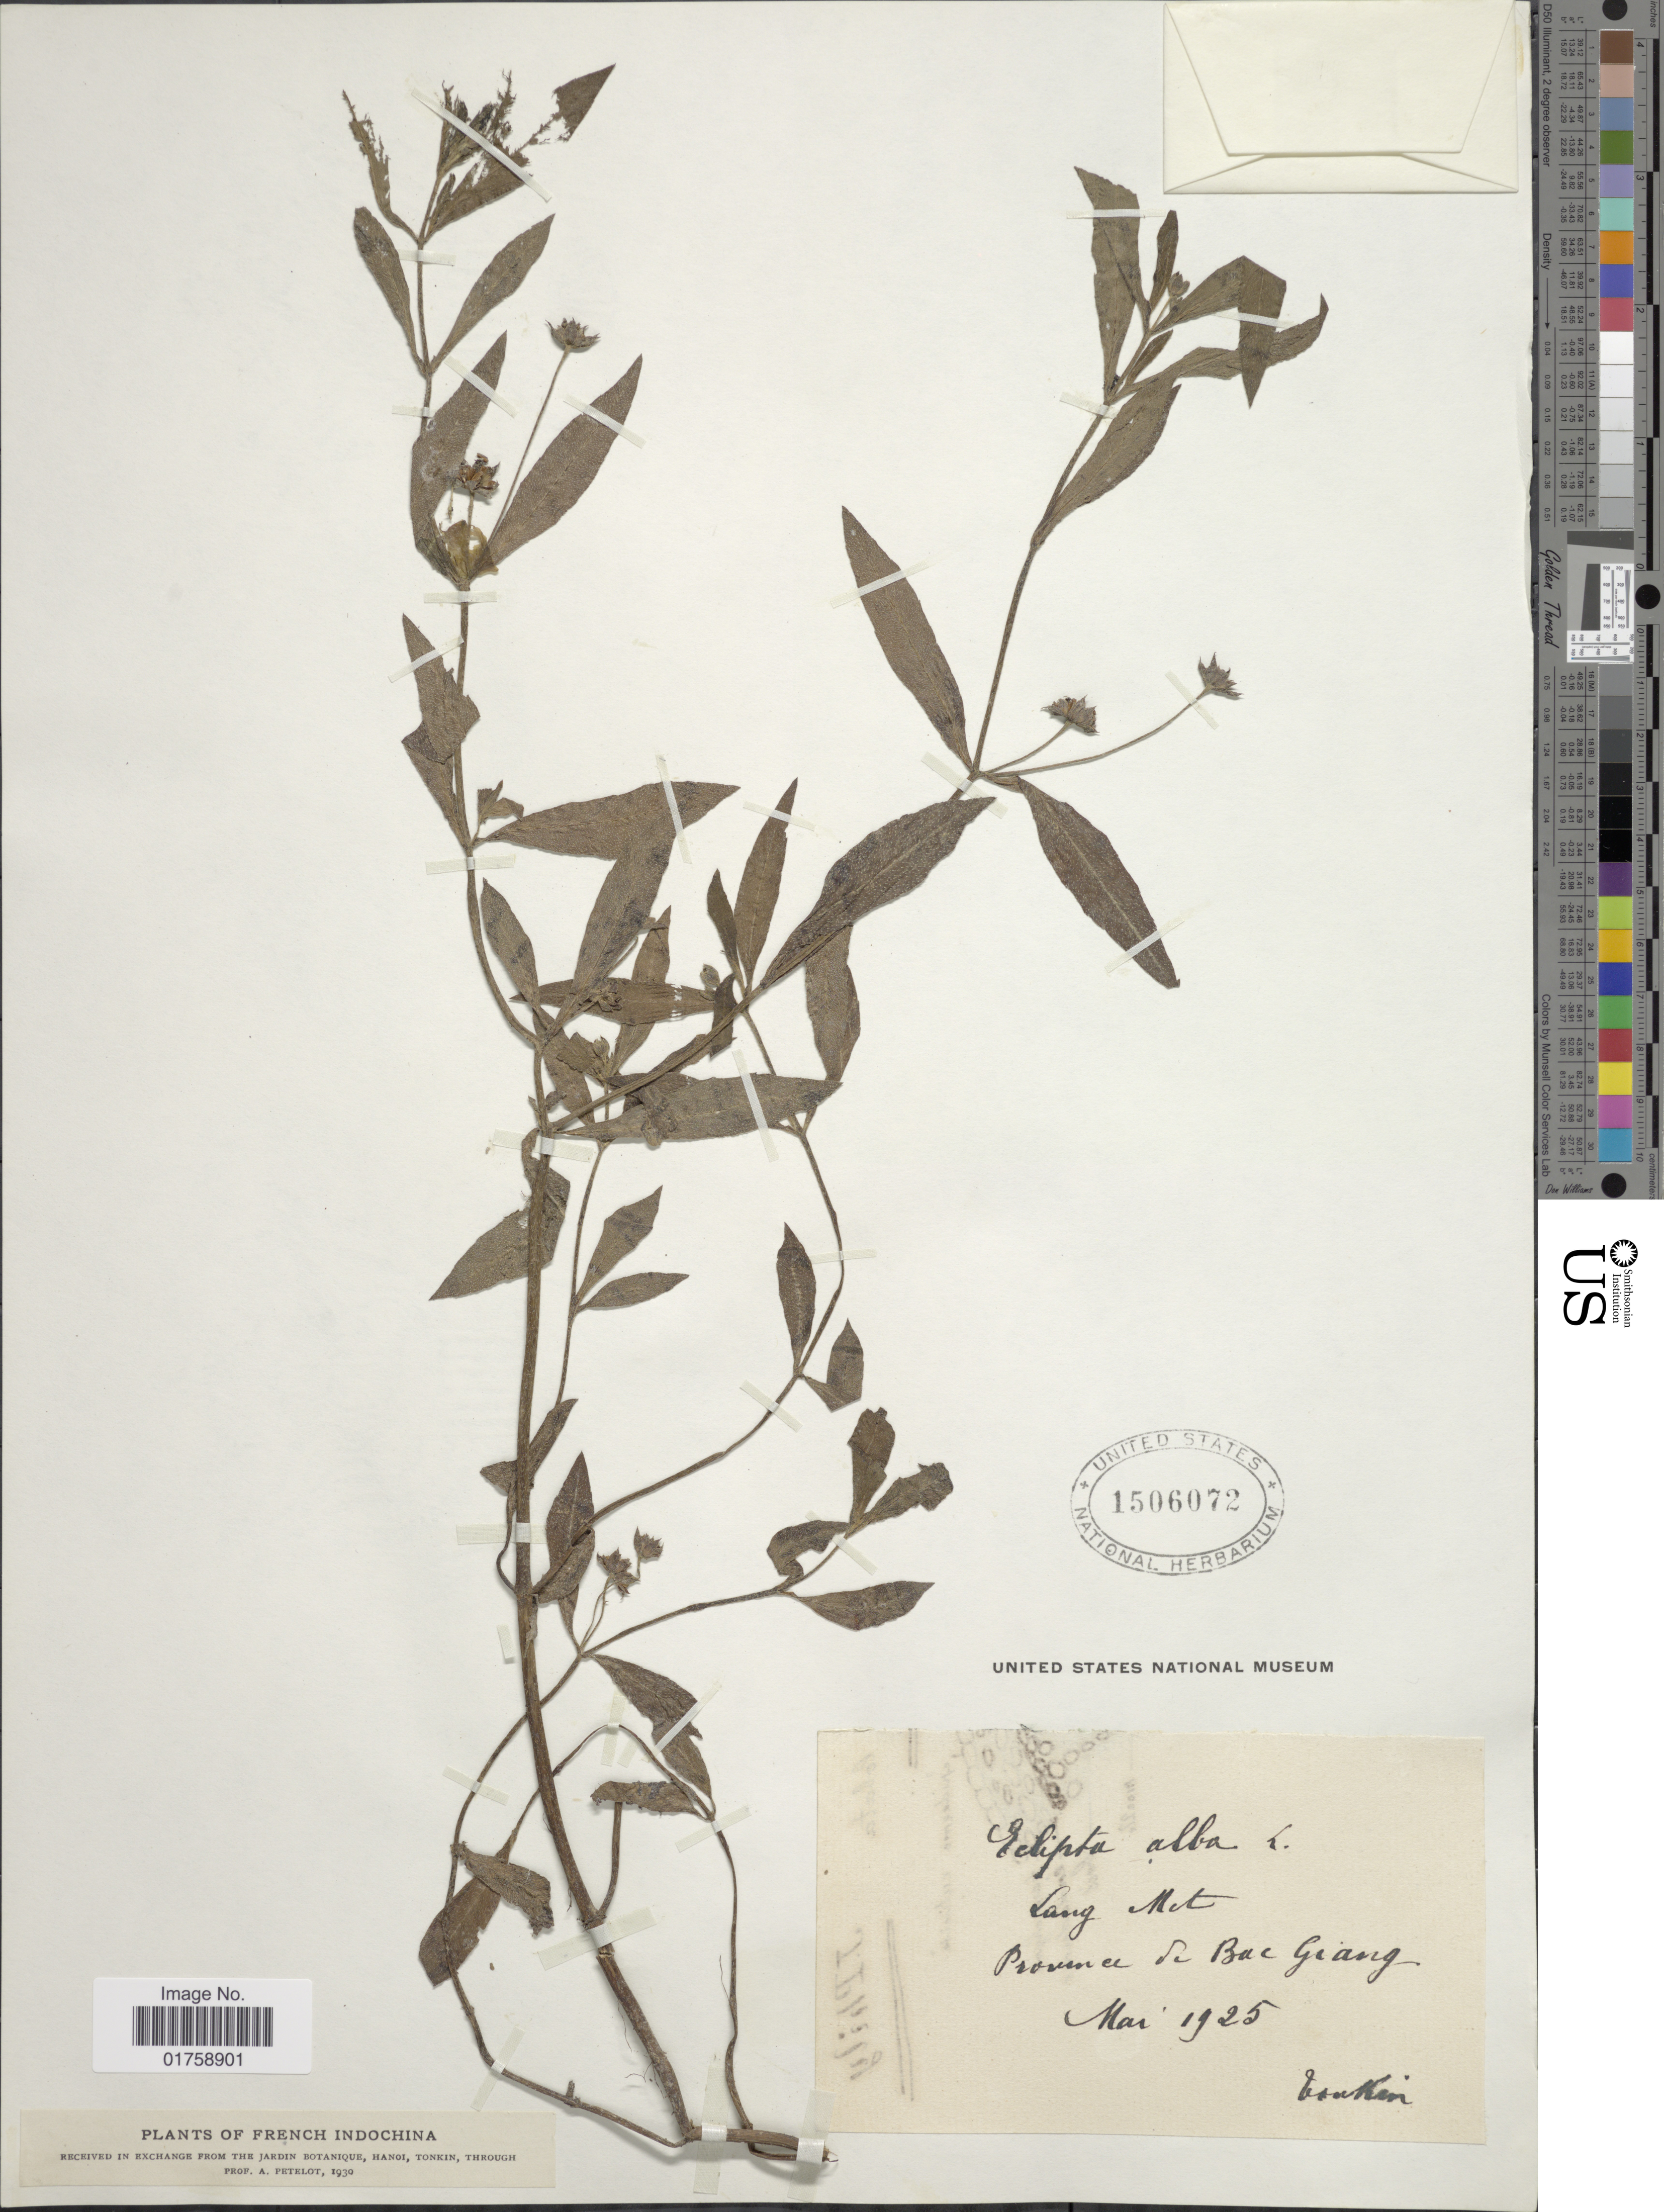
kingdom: Plantae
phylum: Tracheophyta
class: Magnoliopsida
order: Asterales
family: Asteraceae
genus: Eclipta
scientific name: Eclipta prostrata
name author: (L.) L.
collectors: A. Petelot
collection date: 1925-05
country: Vietnam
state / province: Bac Giang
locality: Tonkin. Lang Met. Province de Bac Giang.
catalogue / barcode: US 1506072